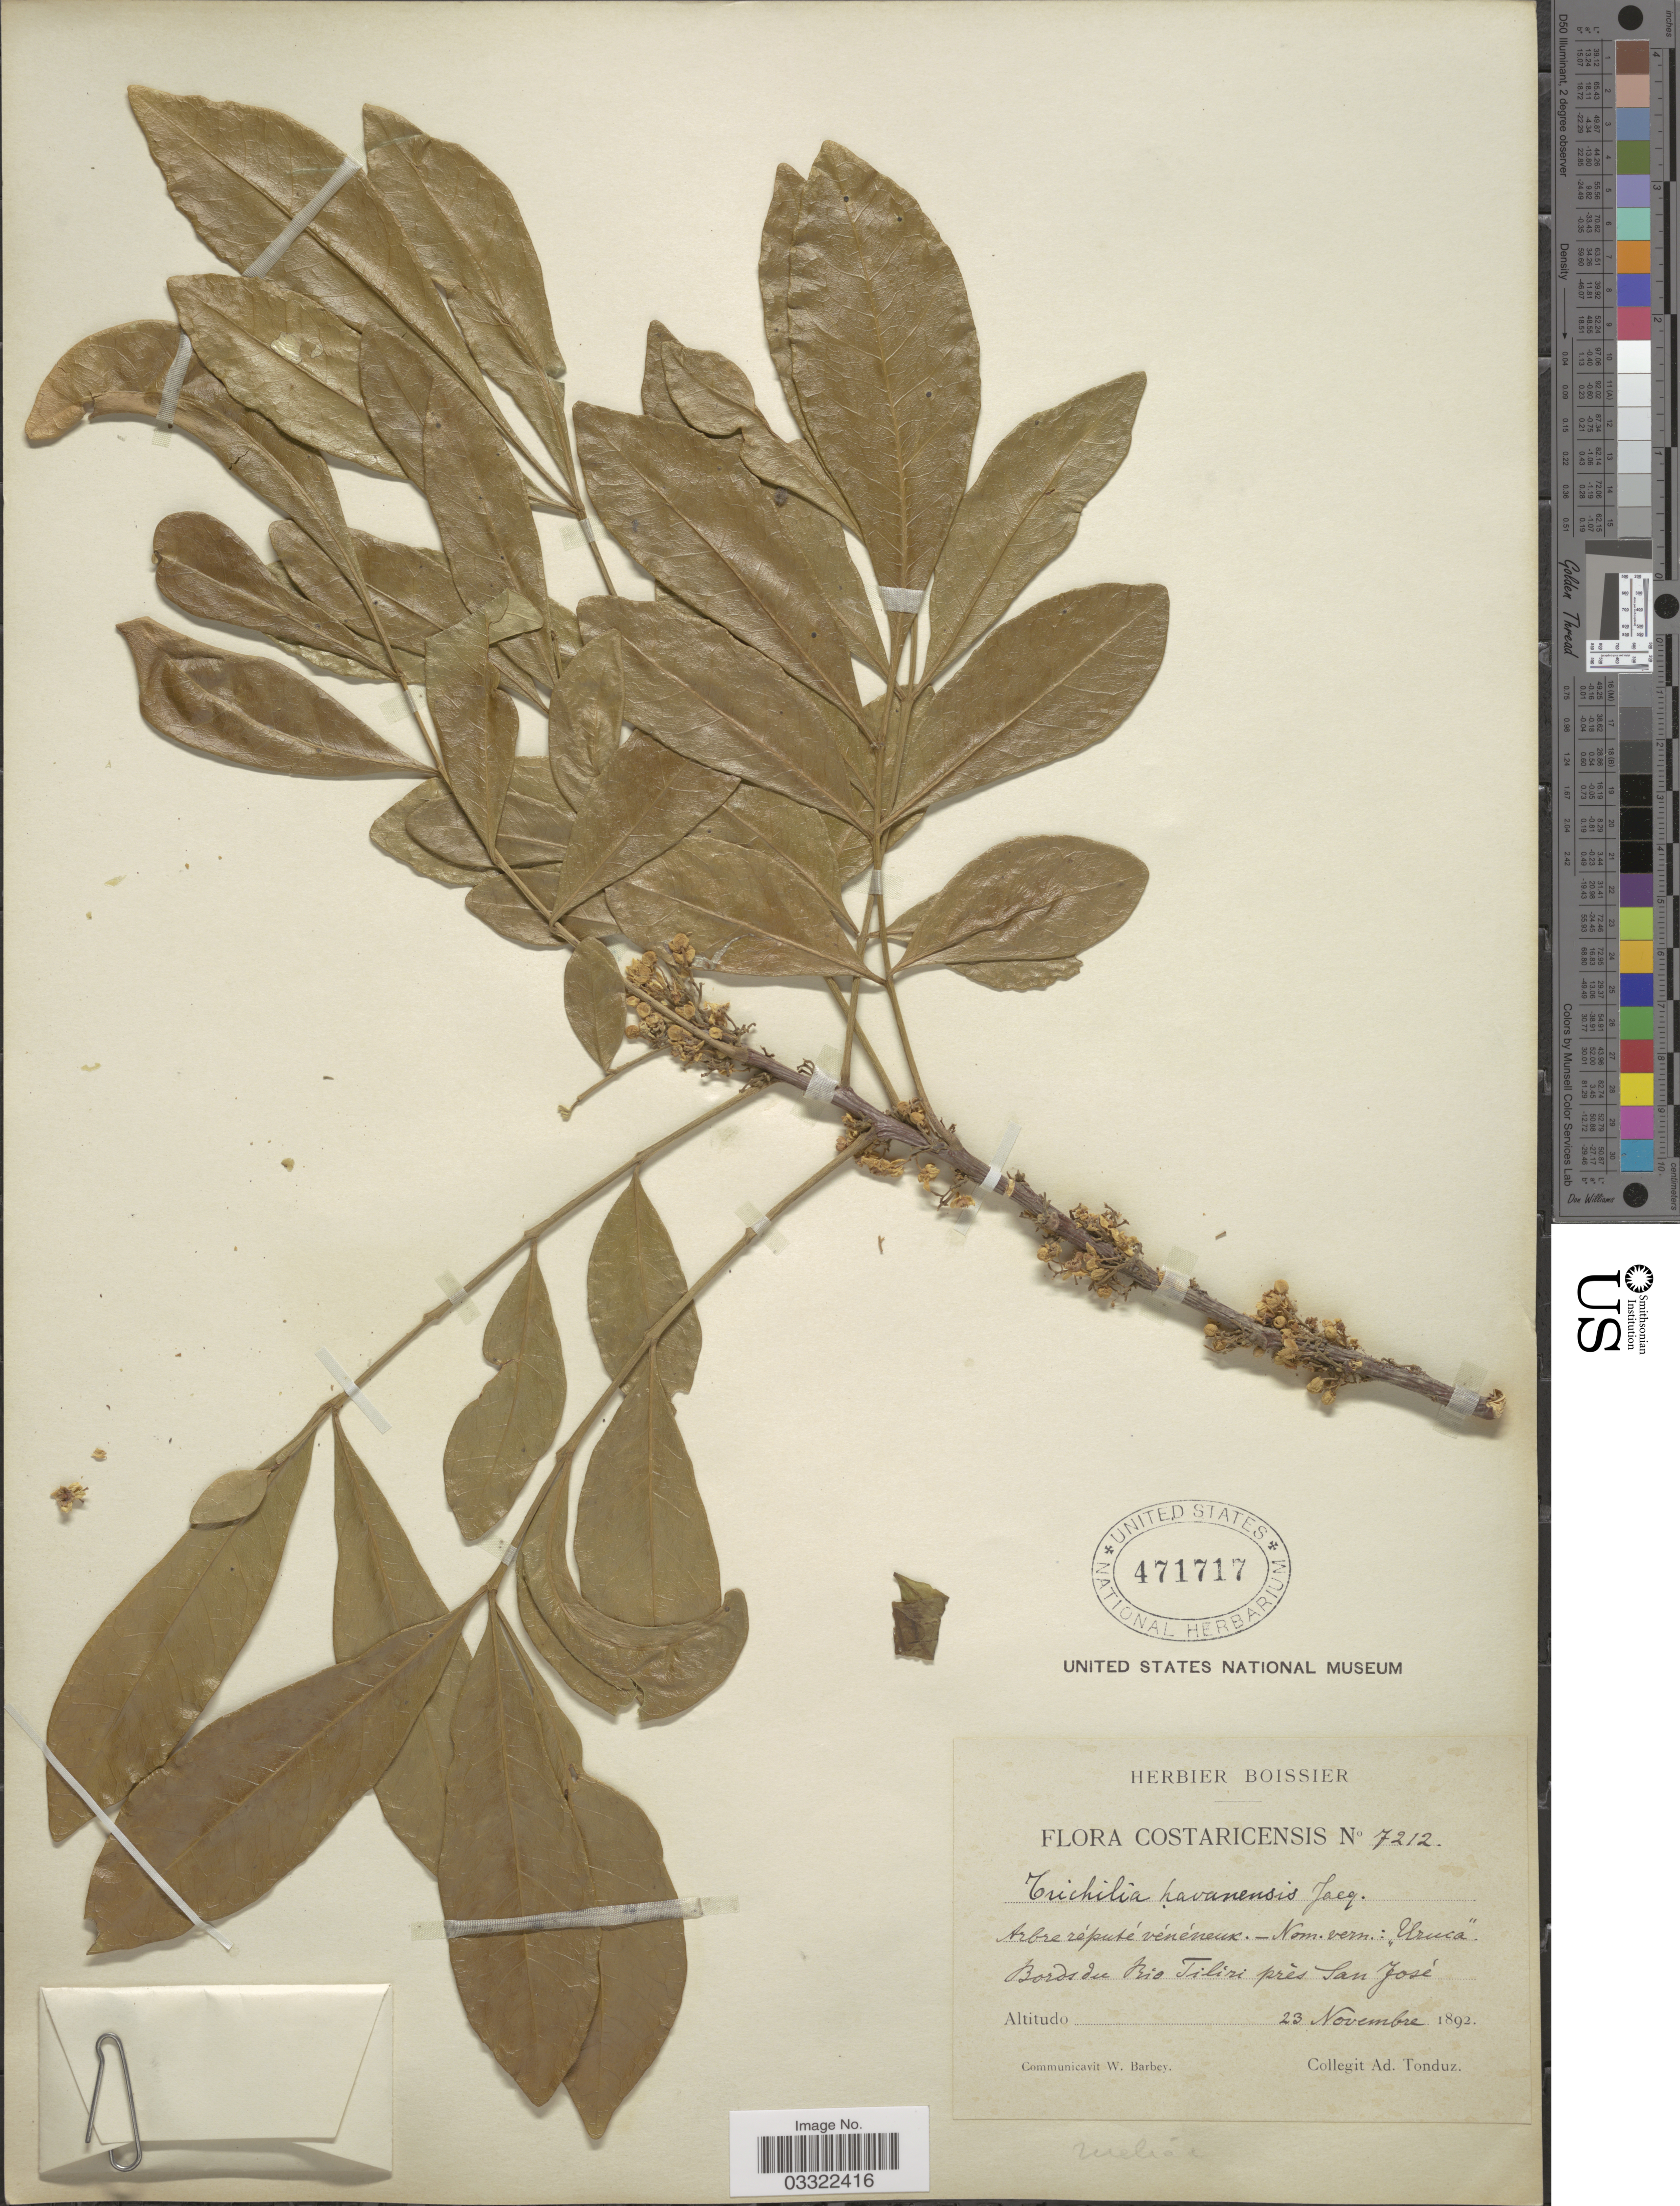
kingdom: Plantae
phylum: Tracheophyta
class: Magnoliopsida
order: Sapindales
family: Meliaceae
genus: Trichilia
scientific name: Trichilia havanensis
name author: Jacq.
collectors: A. Tonduz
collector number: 7212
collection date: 1892-11-23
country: Costa Rica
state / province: San José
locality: Bords du Rio Tiliri prés San José.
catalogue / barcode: US 471717